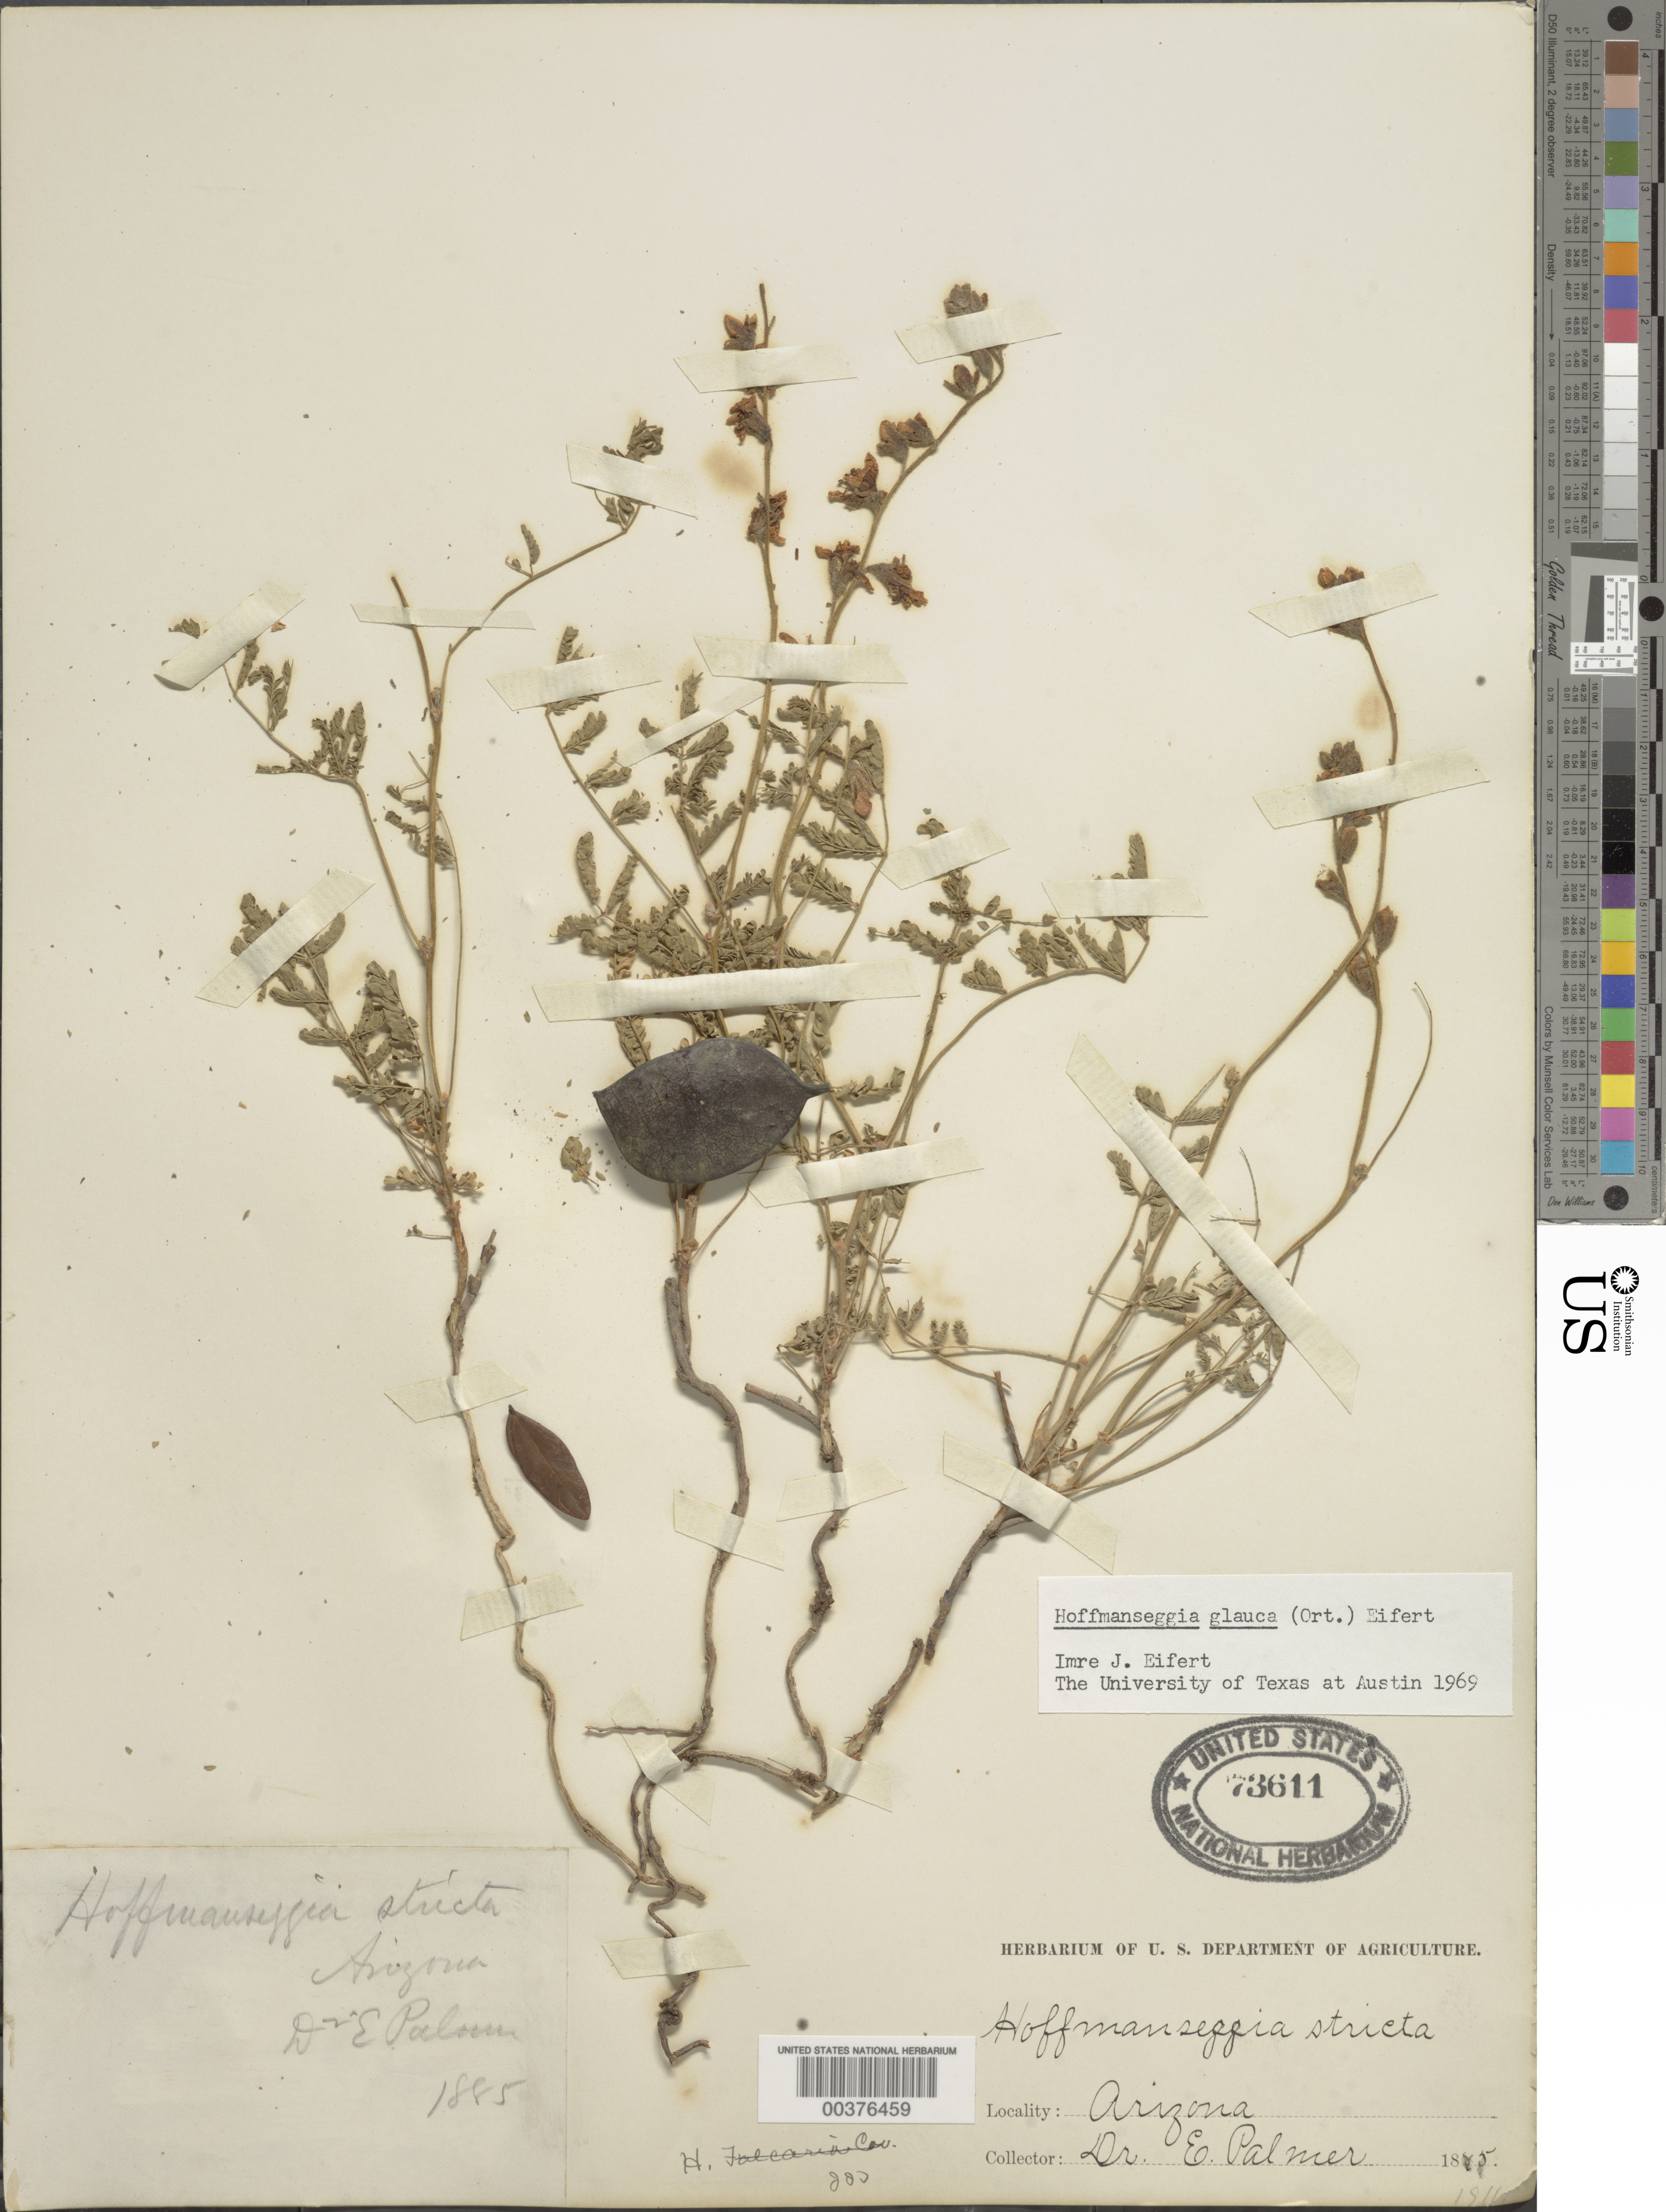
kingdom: Plantae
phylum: Tracheophyta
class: Magnoliopsida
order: Fabales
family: Fabaceae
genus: Hoffmannseggia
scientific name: Hoffmannseggia glauca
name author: (Ortega) Eifert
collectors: E. Palmer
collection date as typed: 1885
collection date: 1885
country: United States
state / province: Arizona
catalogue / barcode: US 73611